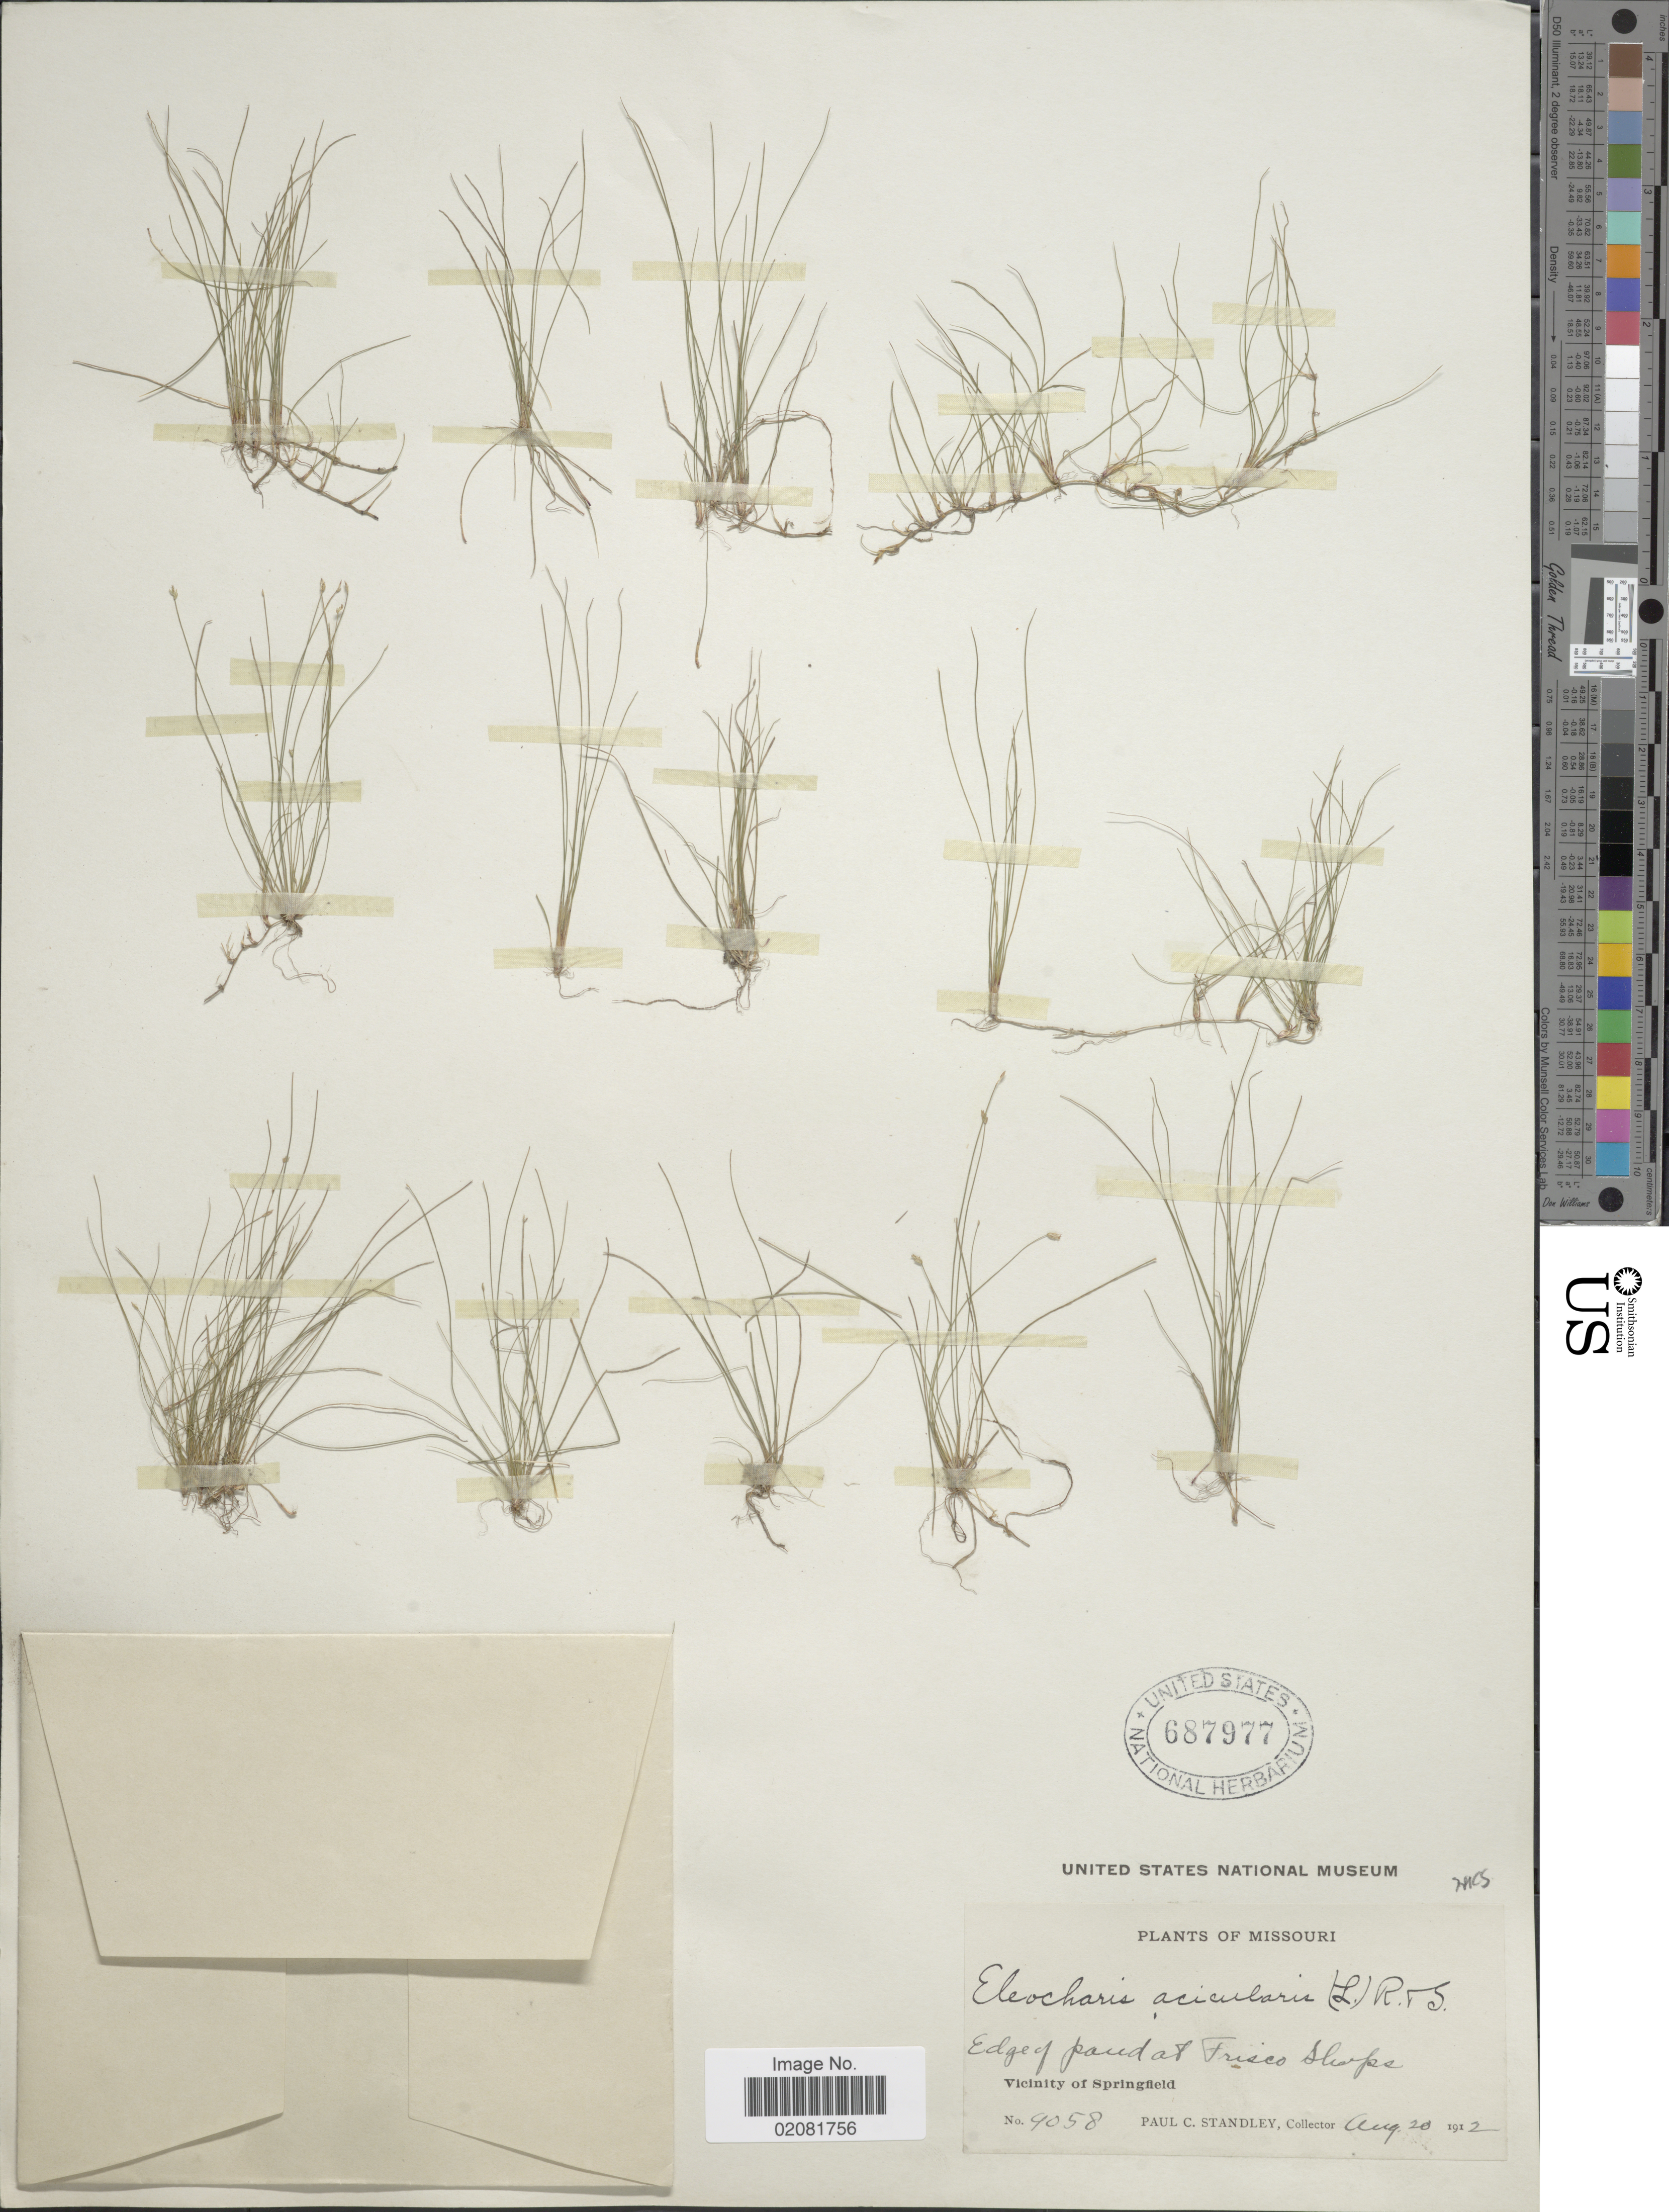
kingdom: Plantae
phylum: Tracheophyta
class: Liliopsida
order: Poales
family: Cyperaceae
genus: Eleocharis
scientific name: Eleocharis acicularis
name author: (L.) Roem. & Schult.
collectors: P. C. Standley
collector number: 9058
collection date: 1912-08-20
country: United States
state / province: Missouri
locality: Edge of pond at Frisco shops. Vicinity of Springfield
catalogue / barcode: US 687977